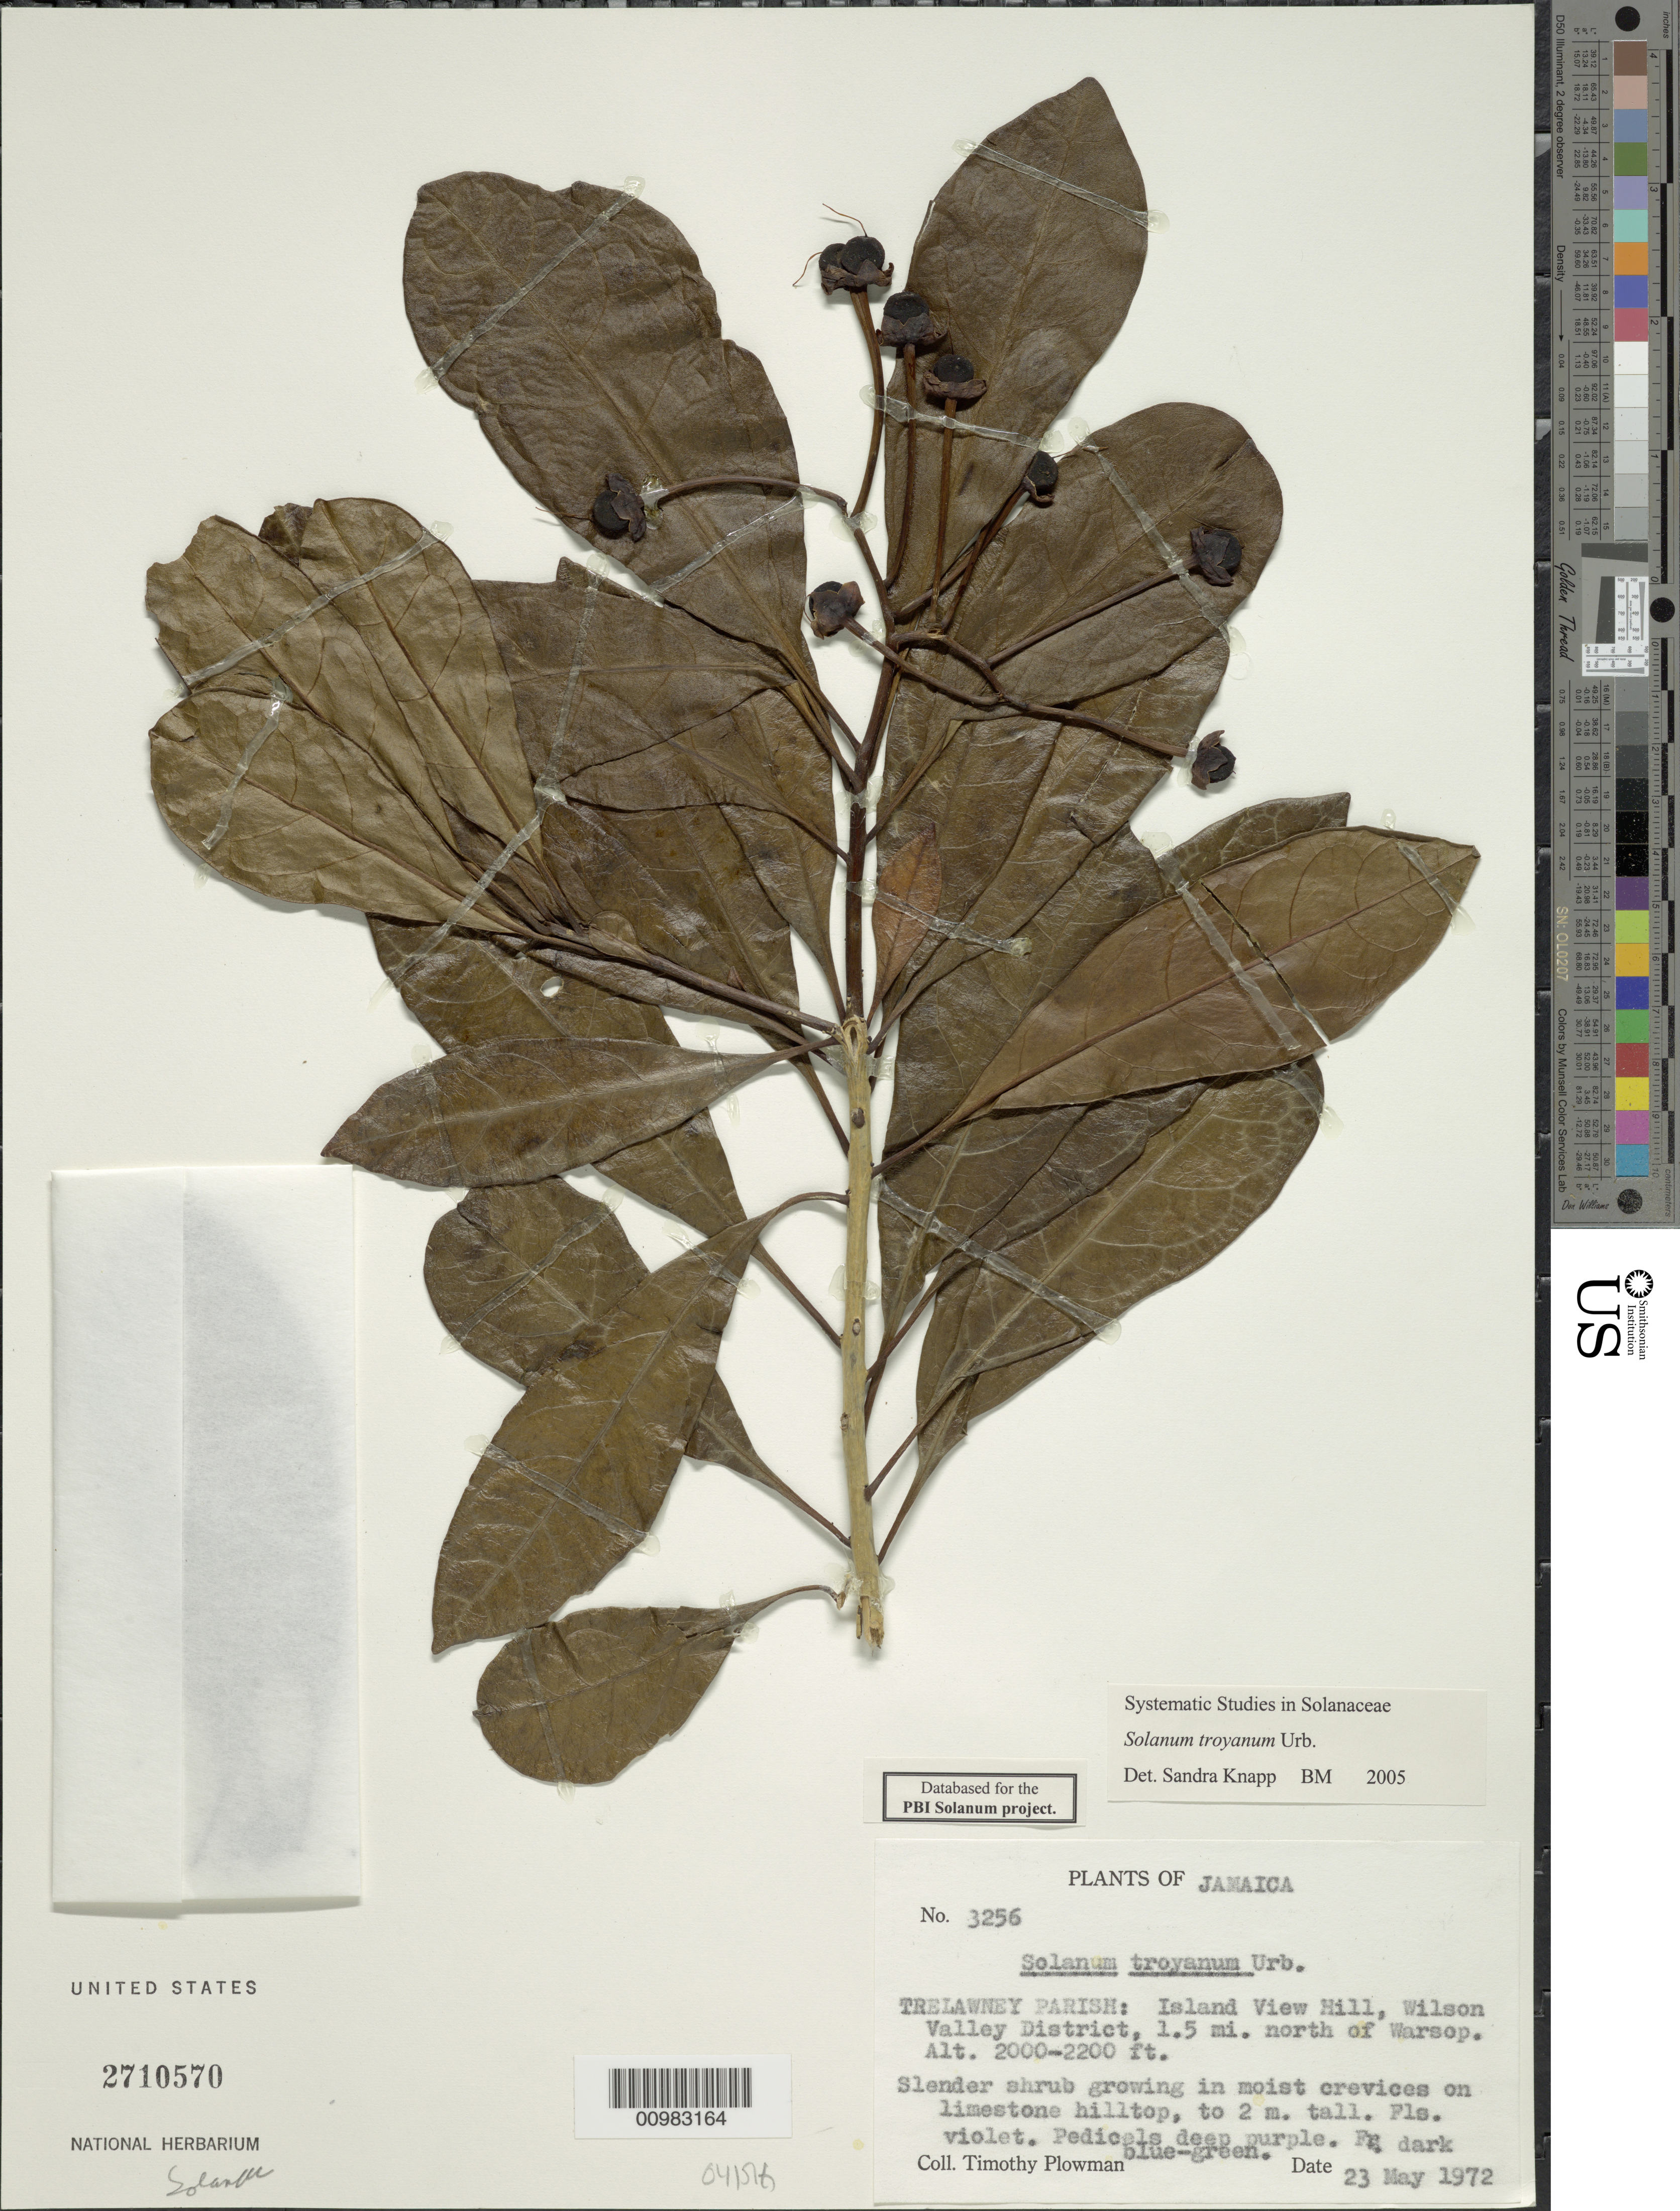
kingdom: Plantae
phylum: Tracheophyta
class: Magnoliopsida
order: Solanales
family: Solanaceae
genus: Solanum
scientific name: Solanum troyanum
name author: Urb.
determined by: Knapp, S. D.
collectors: T. Plowman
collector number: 3256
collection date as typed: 23 May 1972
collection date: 1972-05-23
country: Jamaica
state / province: Trelawny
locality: Island View Hill, Wilson Valley District, 1.5 mi. N of Warson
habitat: limestone hilltop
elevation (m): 609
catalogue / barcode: US 2710570